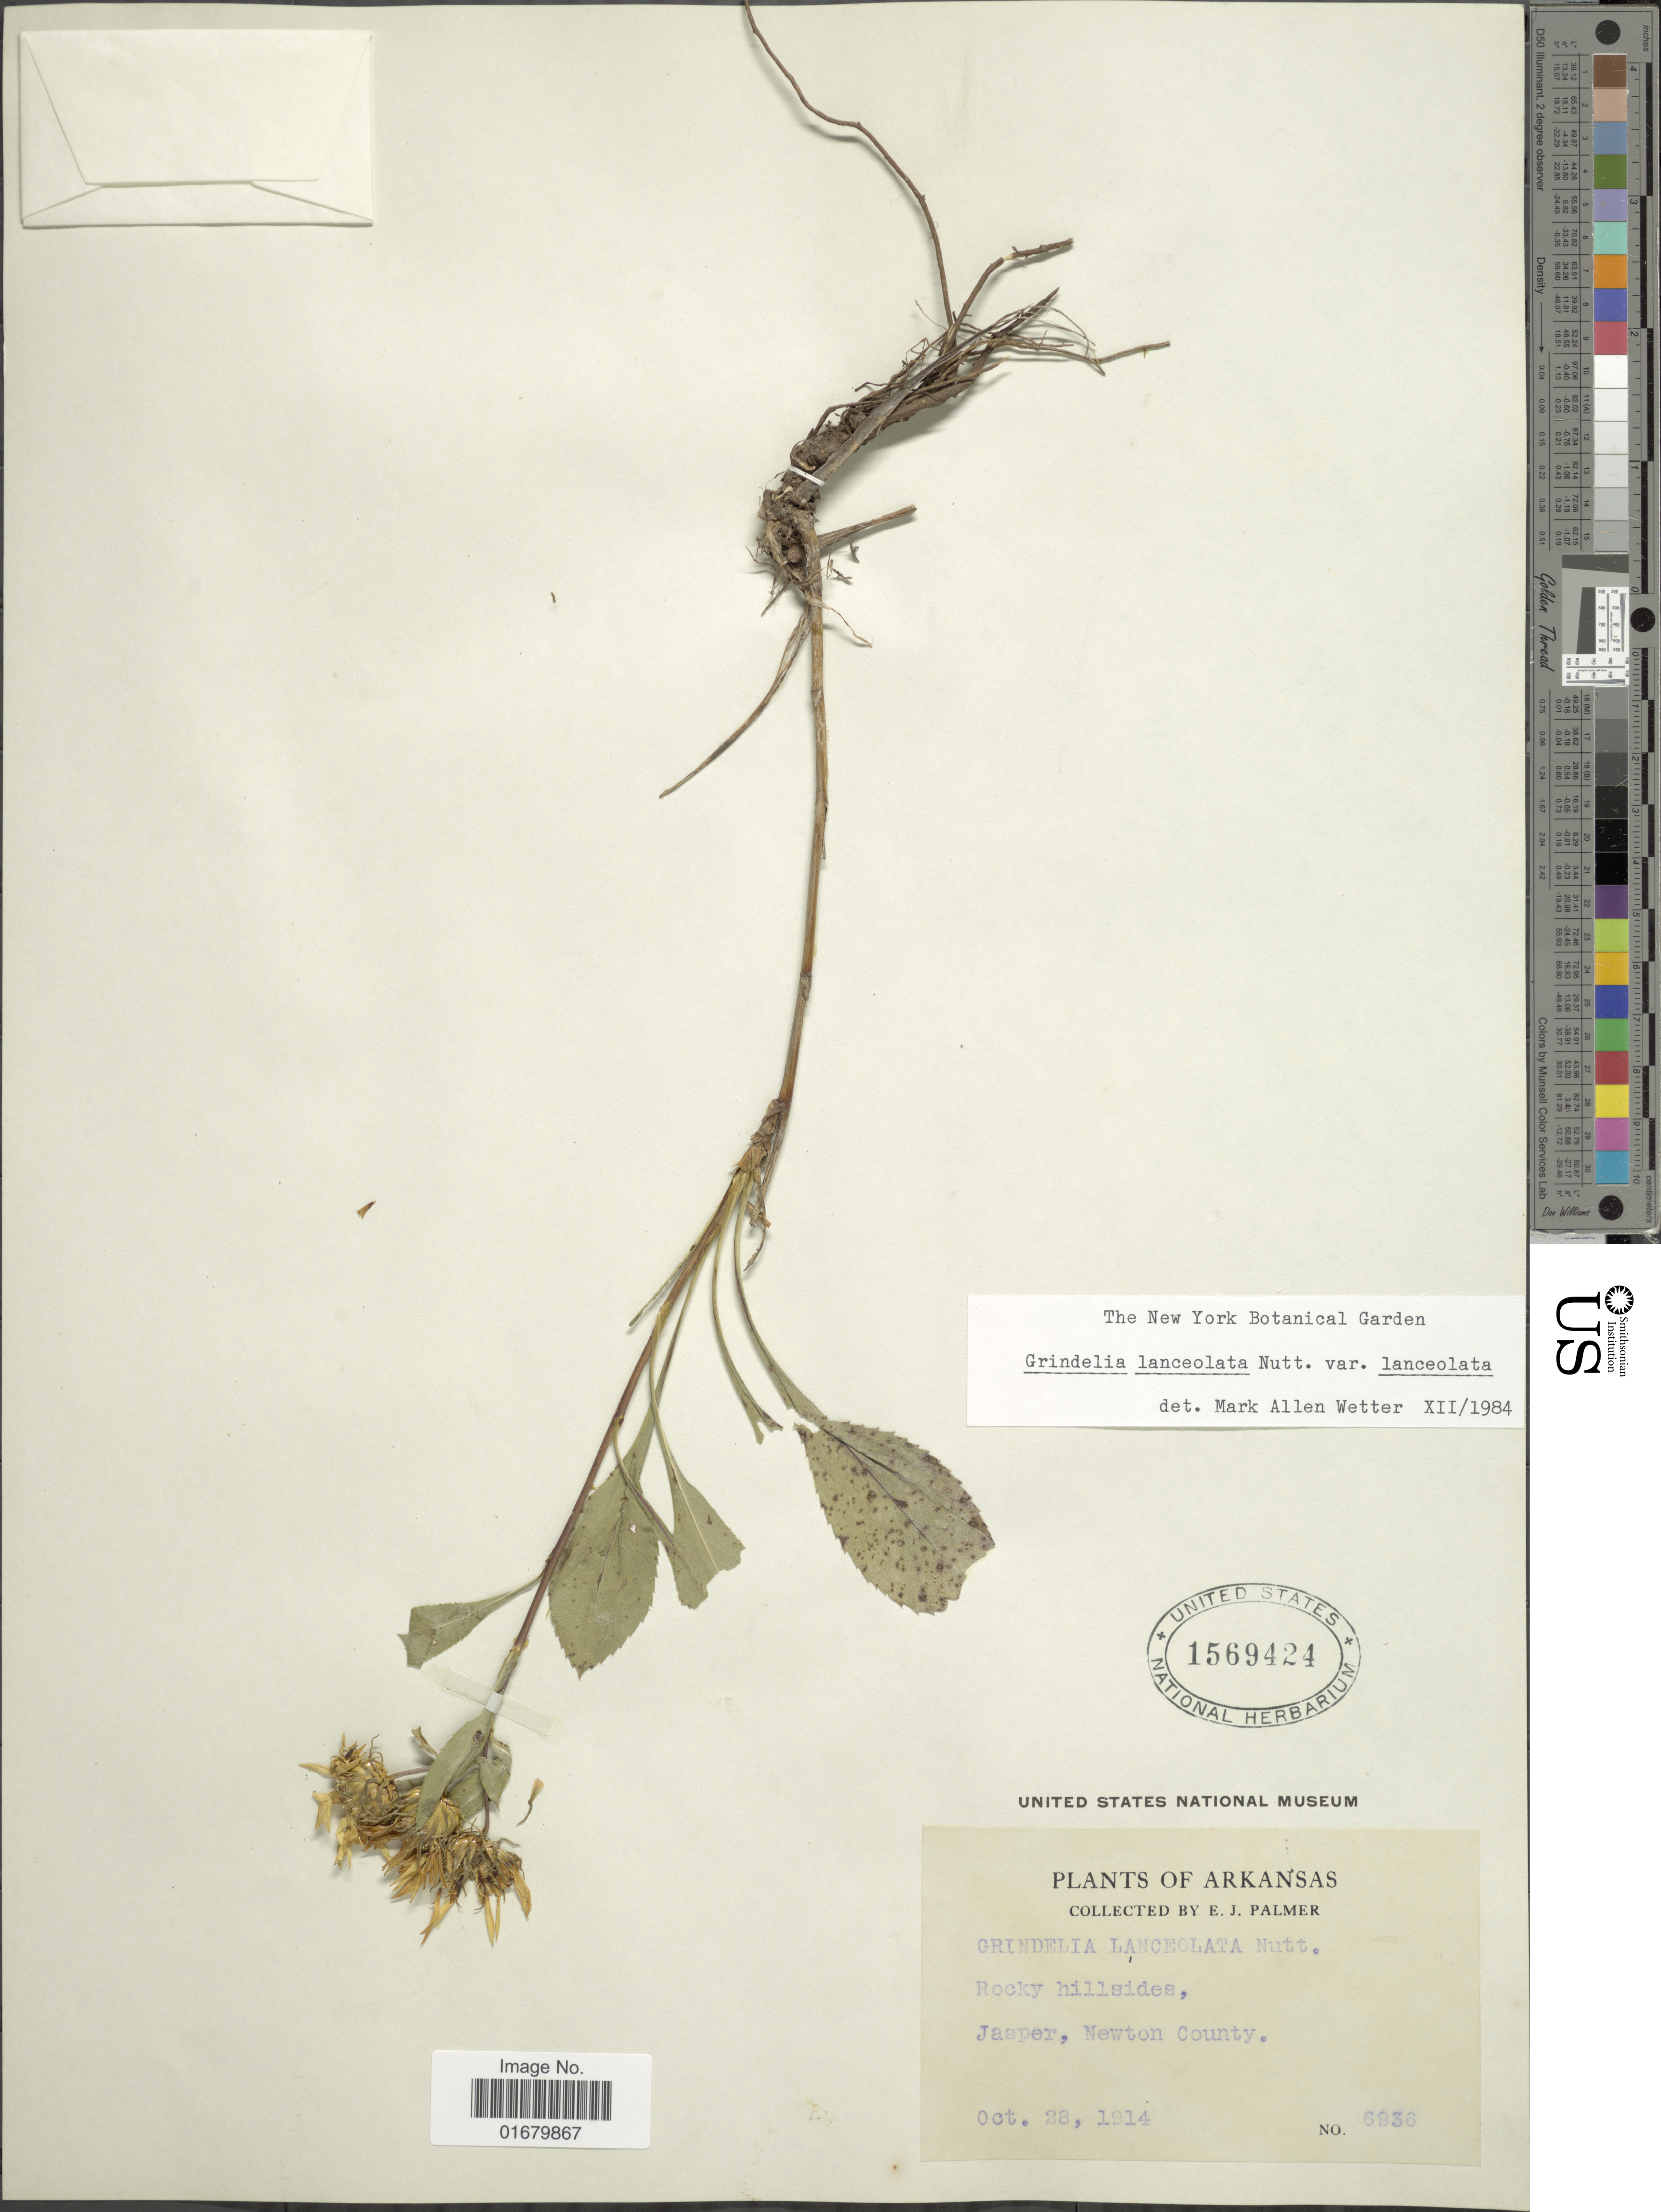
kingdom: Plantae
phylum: Tracheophyta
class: Magnoliopsida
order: Asterales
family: Asteraceae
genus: Grindelia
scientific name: Grindelia lanceolata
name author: Nutt.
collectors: E. J. Palmer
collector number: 6936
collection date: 1914-10-28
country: United States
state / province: Arkansas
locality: Jasper, Newton County.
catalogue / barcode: US 1569424